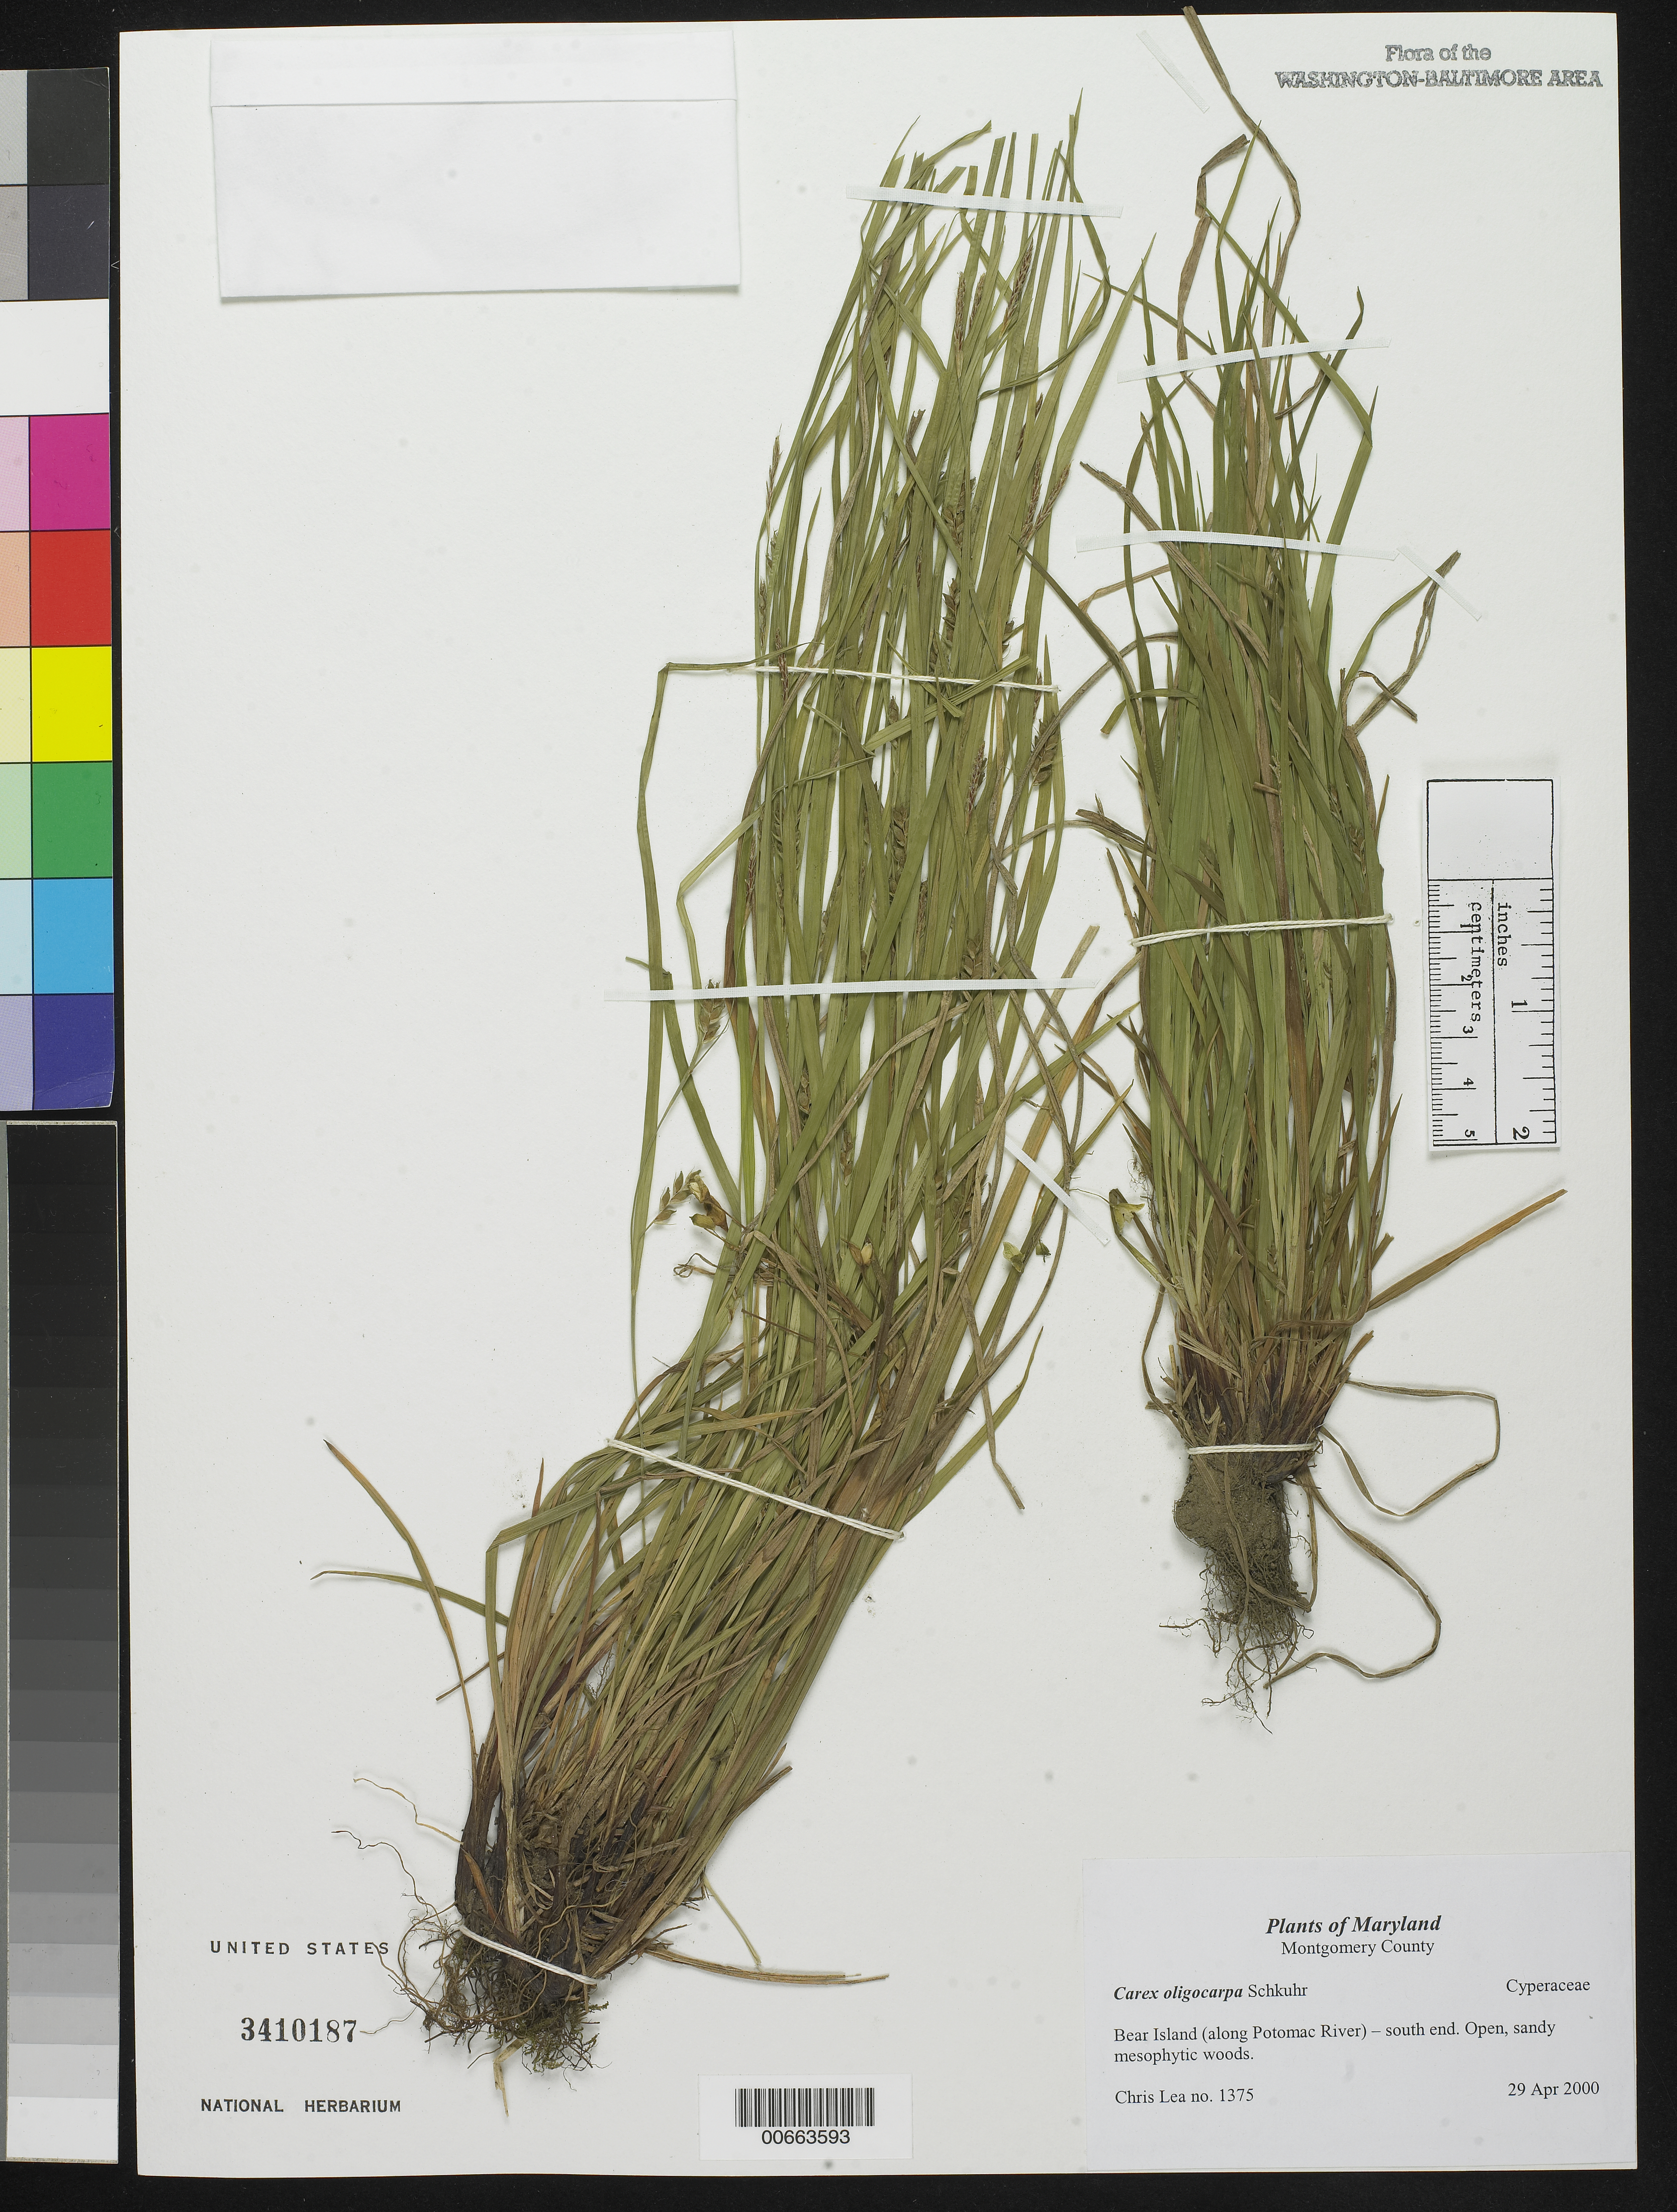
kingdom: Plantae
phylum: Tracheophyta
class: Liliopsida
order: Poales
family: Cyperaceae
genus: Carex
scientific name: Carex oligocarpa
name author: Willd.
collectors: C. Lea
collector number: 1375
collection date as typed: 29 Apr 2000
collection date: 2000-04-29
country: United States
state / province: Maryland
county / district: Montgomery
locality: Bear Island (along Potomac River) - south end.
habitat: Open, sandy mesophytic woods.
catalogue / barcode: US 3410187